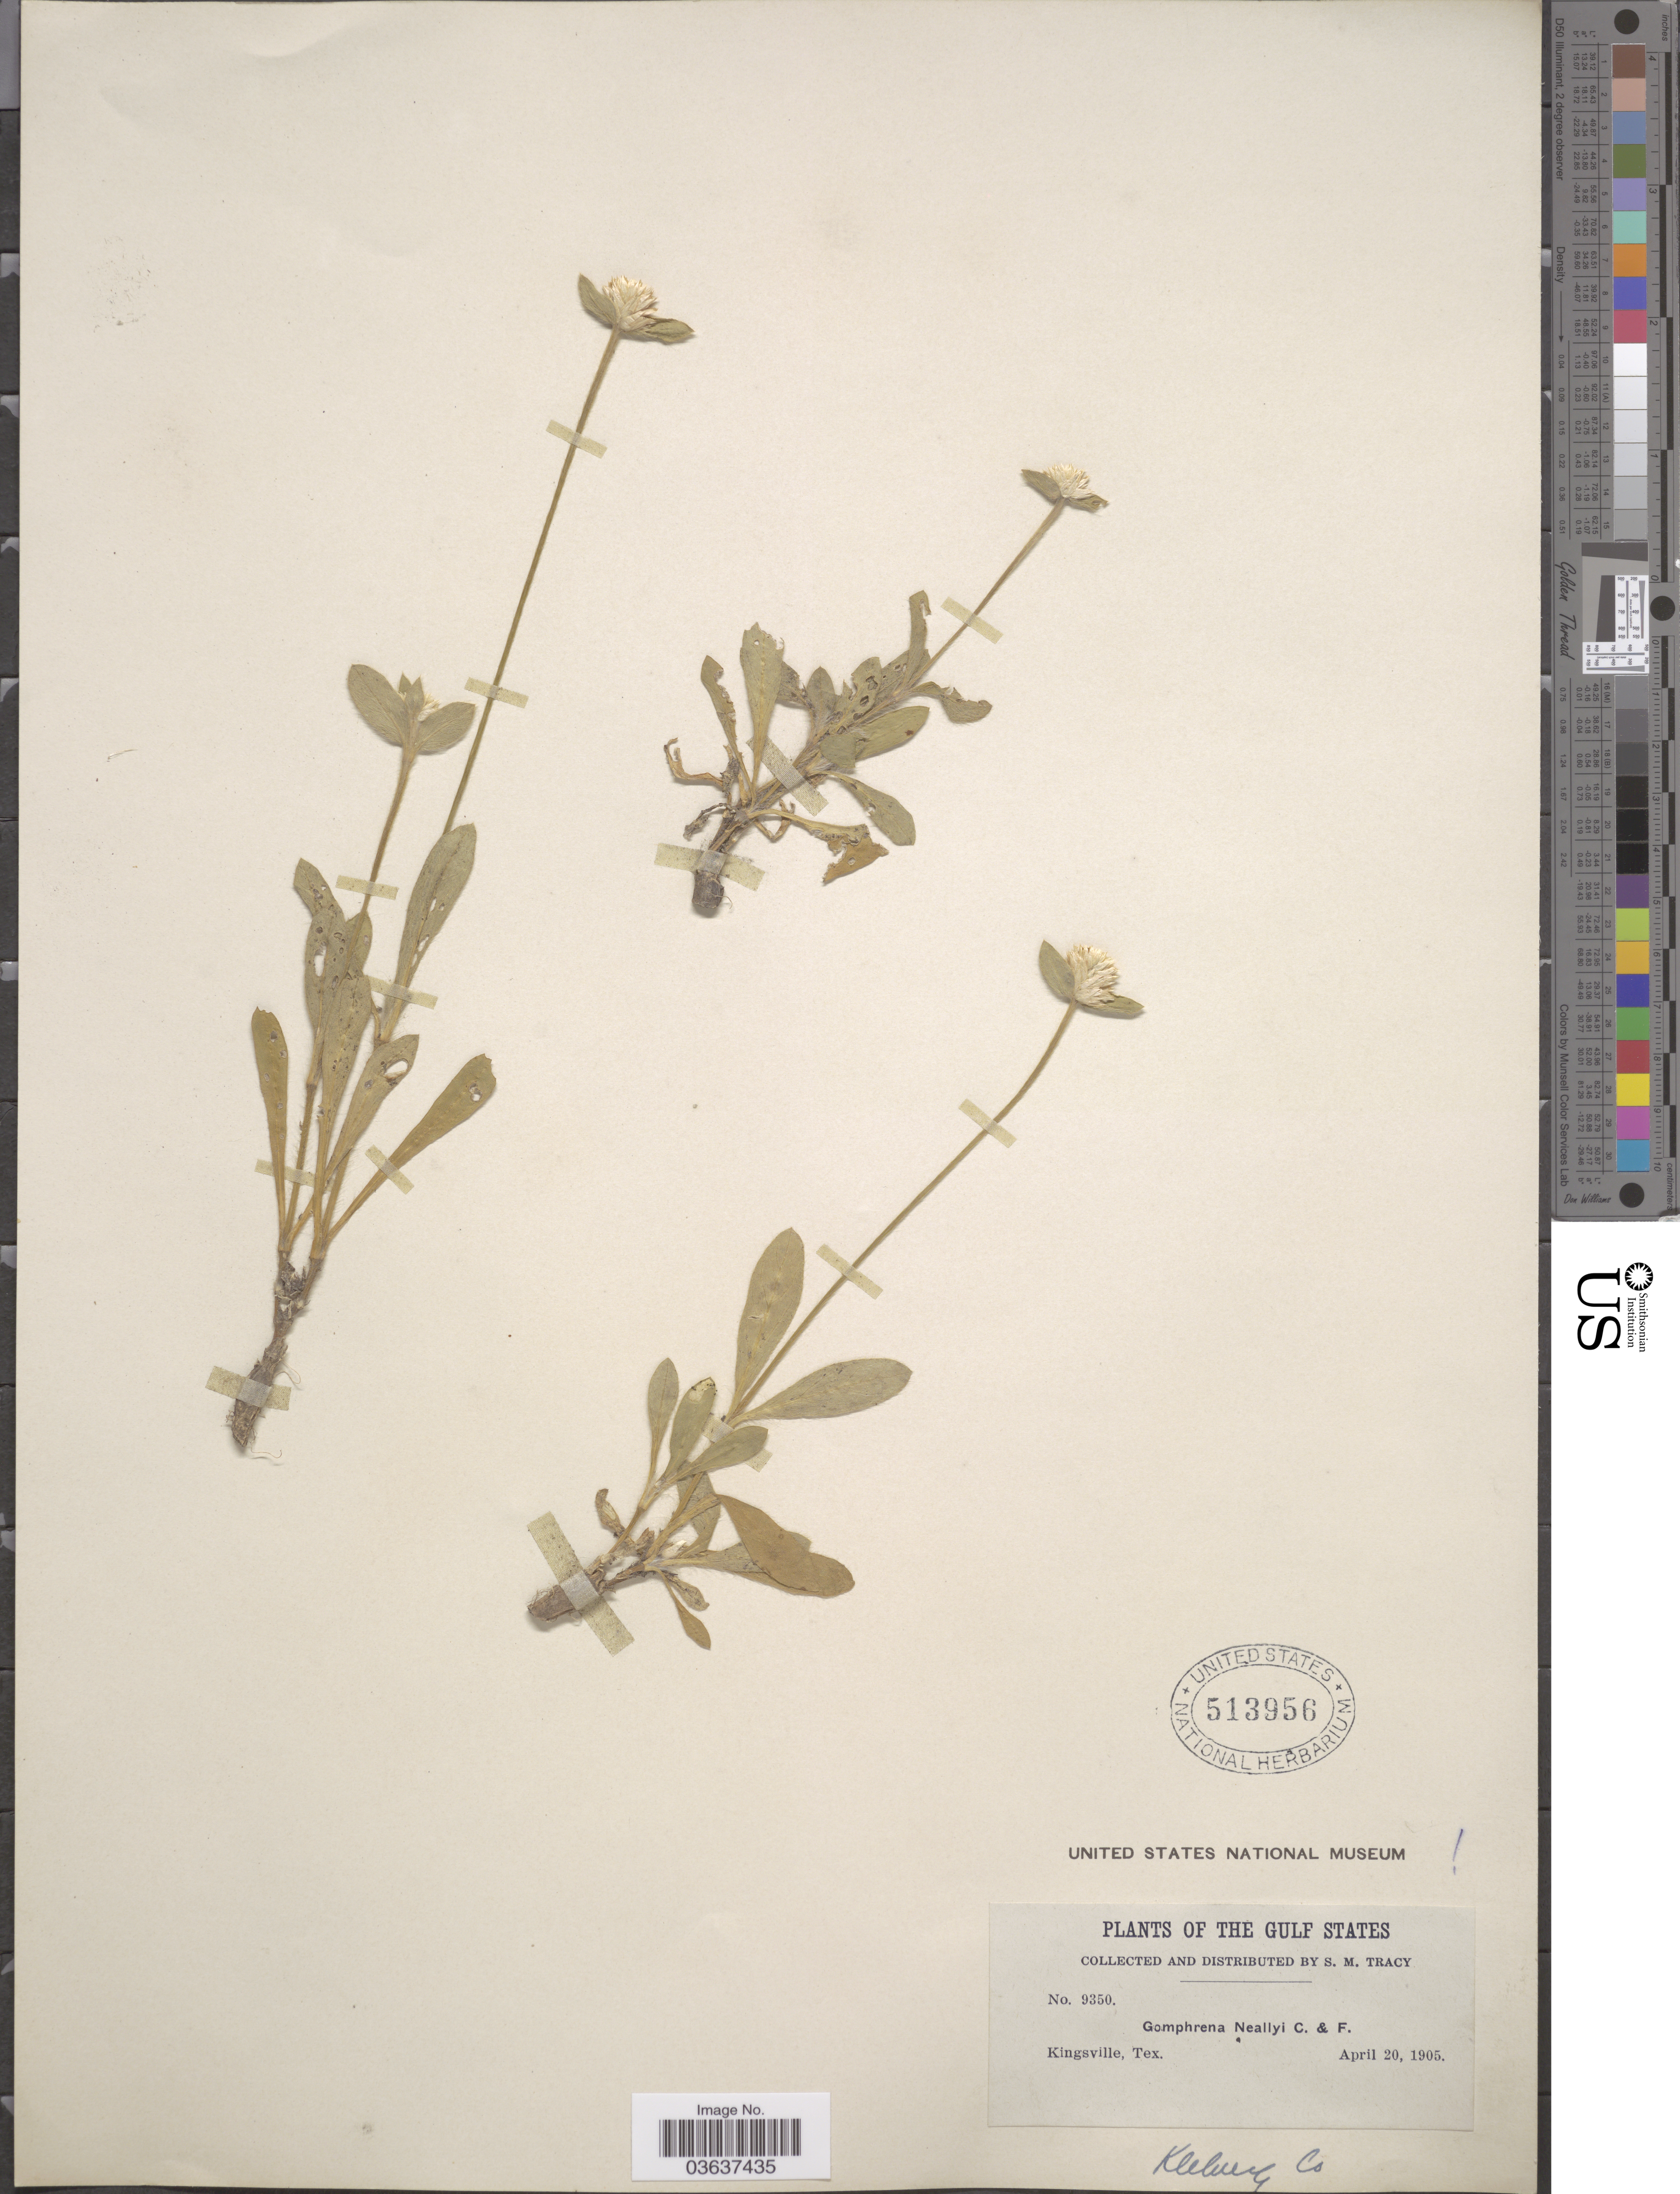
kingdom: Plantae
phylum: Tracheophyta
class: Magnoliopsida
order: Caryophyllales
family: Amaranthaceae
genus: Gomphrena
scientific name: Gomphrena nealleyi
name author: J.M. Coult. & Fisher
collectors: S. M. Tracy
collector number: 9350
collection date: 1905-04-20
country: United States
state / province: Texas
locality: The Gulf States. Kingsville. Kleberg Co.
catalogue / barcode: US 513956